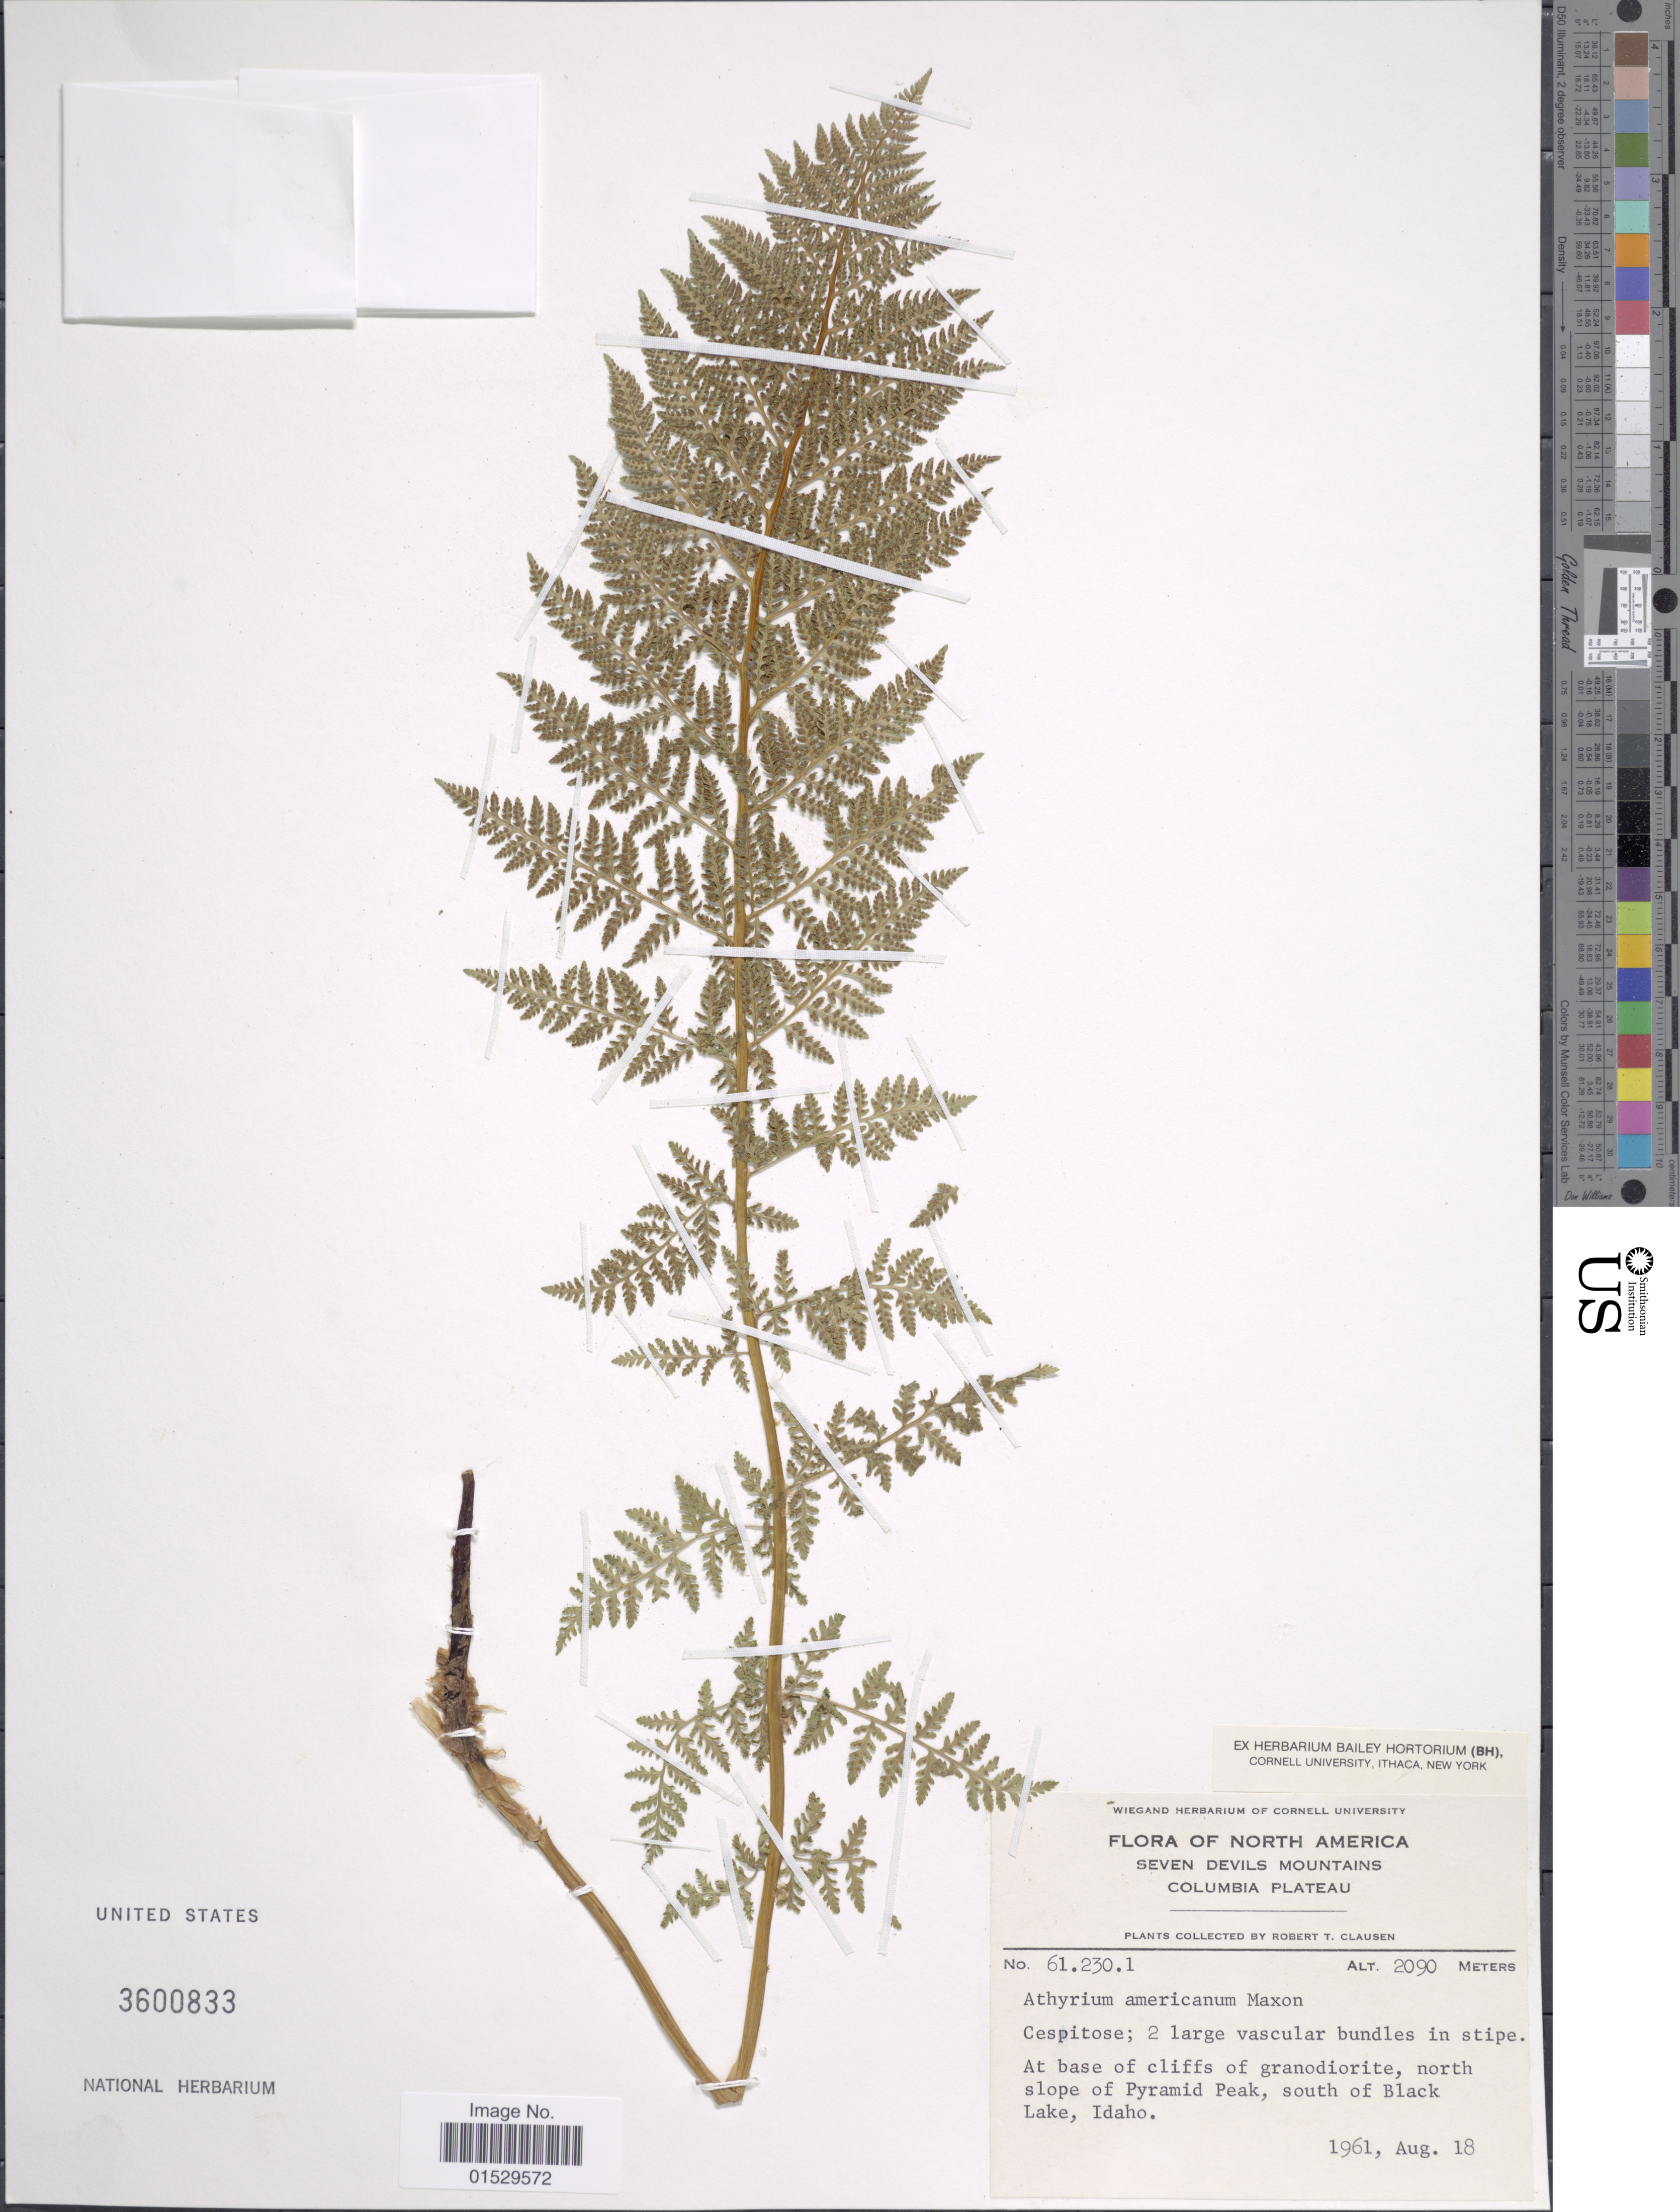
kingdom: Plantae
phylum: Tracheophyta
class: Polypodiopsida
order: Polypodiales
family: Athyriaceae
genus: Athyrium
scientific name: Athyrium distentifolilum subsp. americanum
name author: (Butters) Hultén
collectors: R. T. Clausen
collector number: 612301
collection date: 1961-08-18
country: United States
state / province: Idaho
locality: North America, Seven Devils Mountains, Columbia Plateau, north slope of Pyramid Peak, south of Black Lake, Idaho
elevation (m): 2090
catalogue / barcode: US 3600833